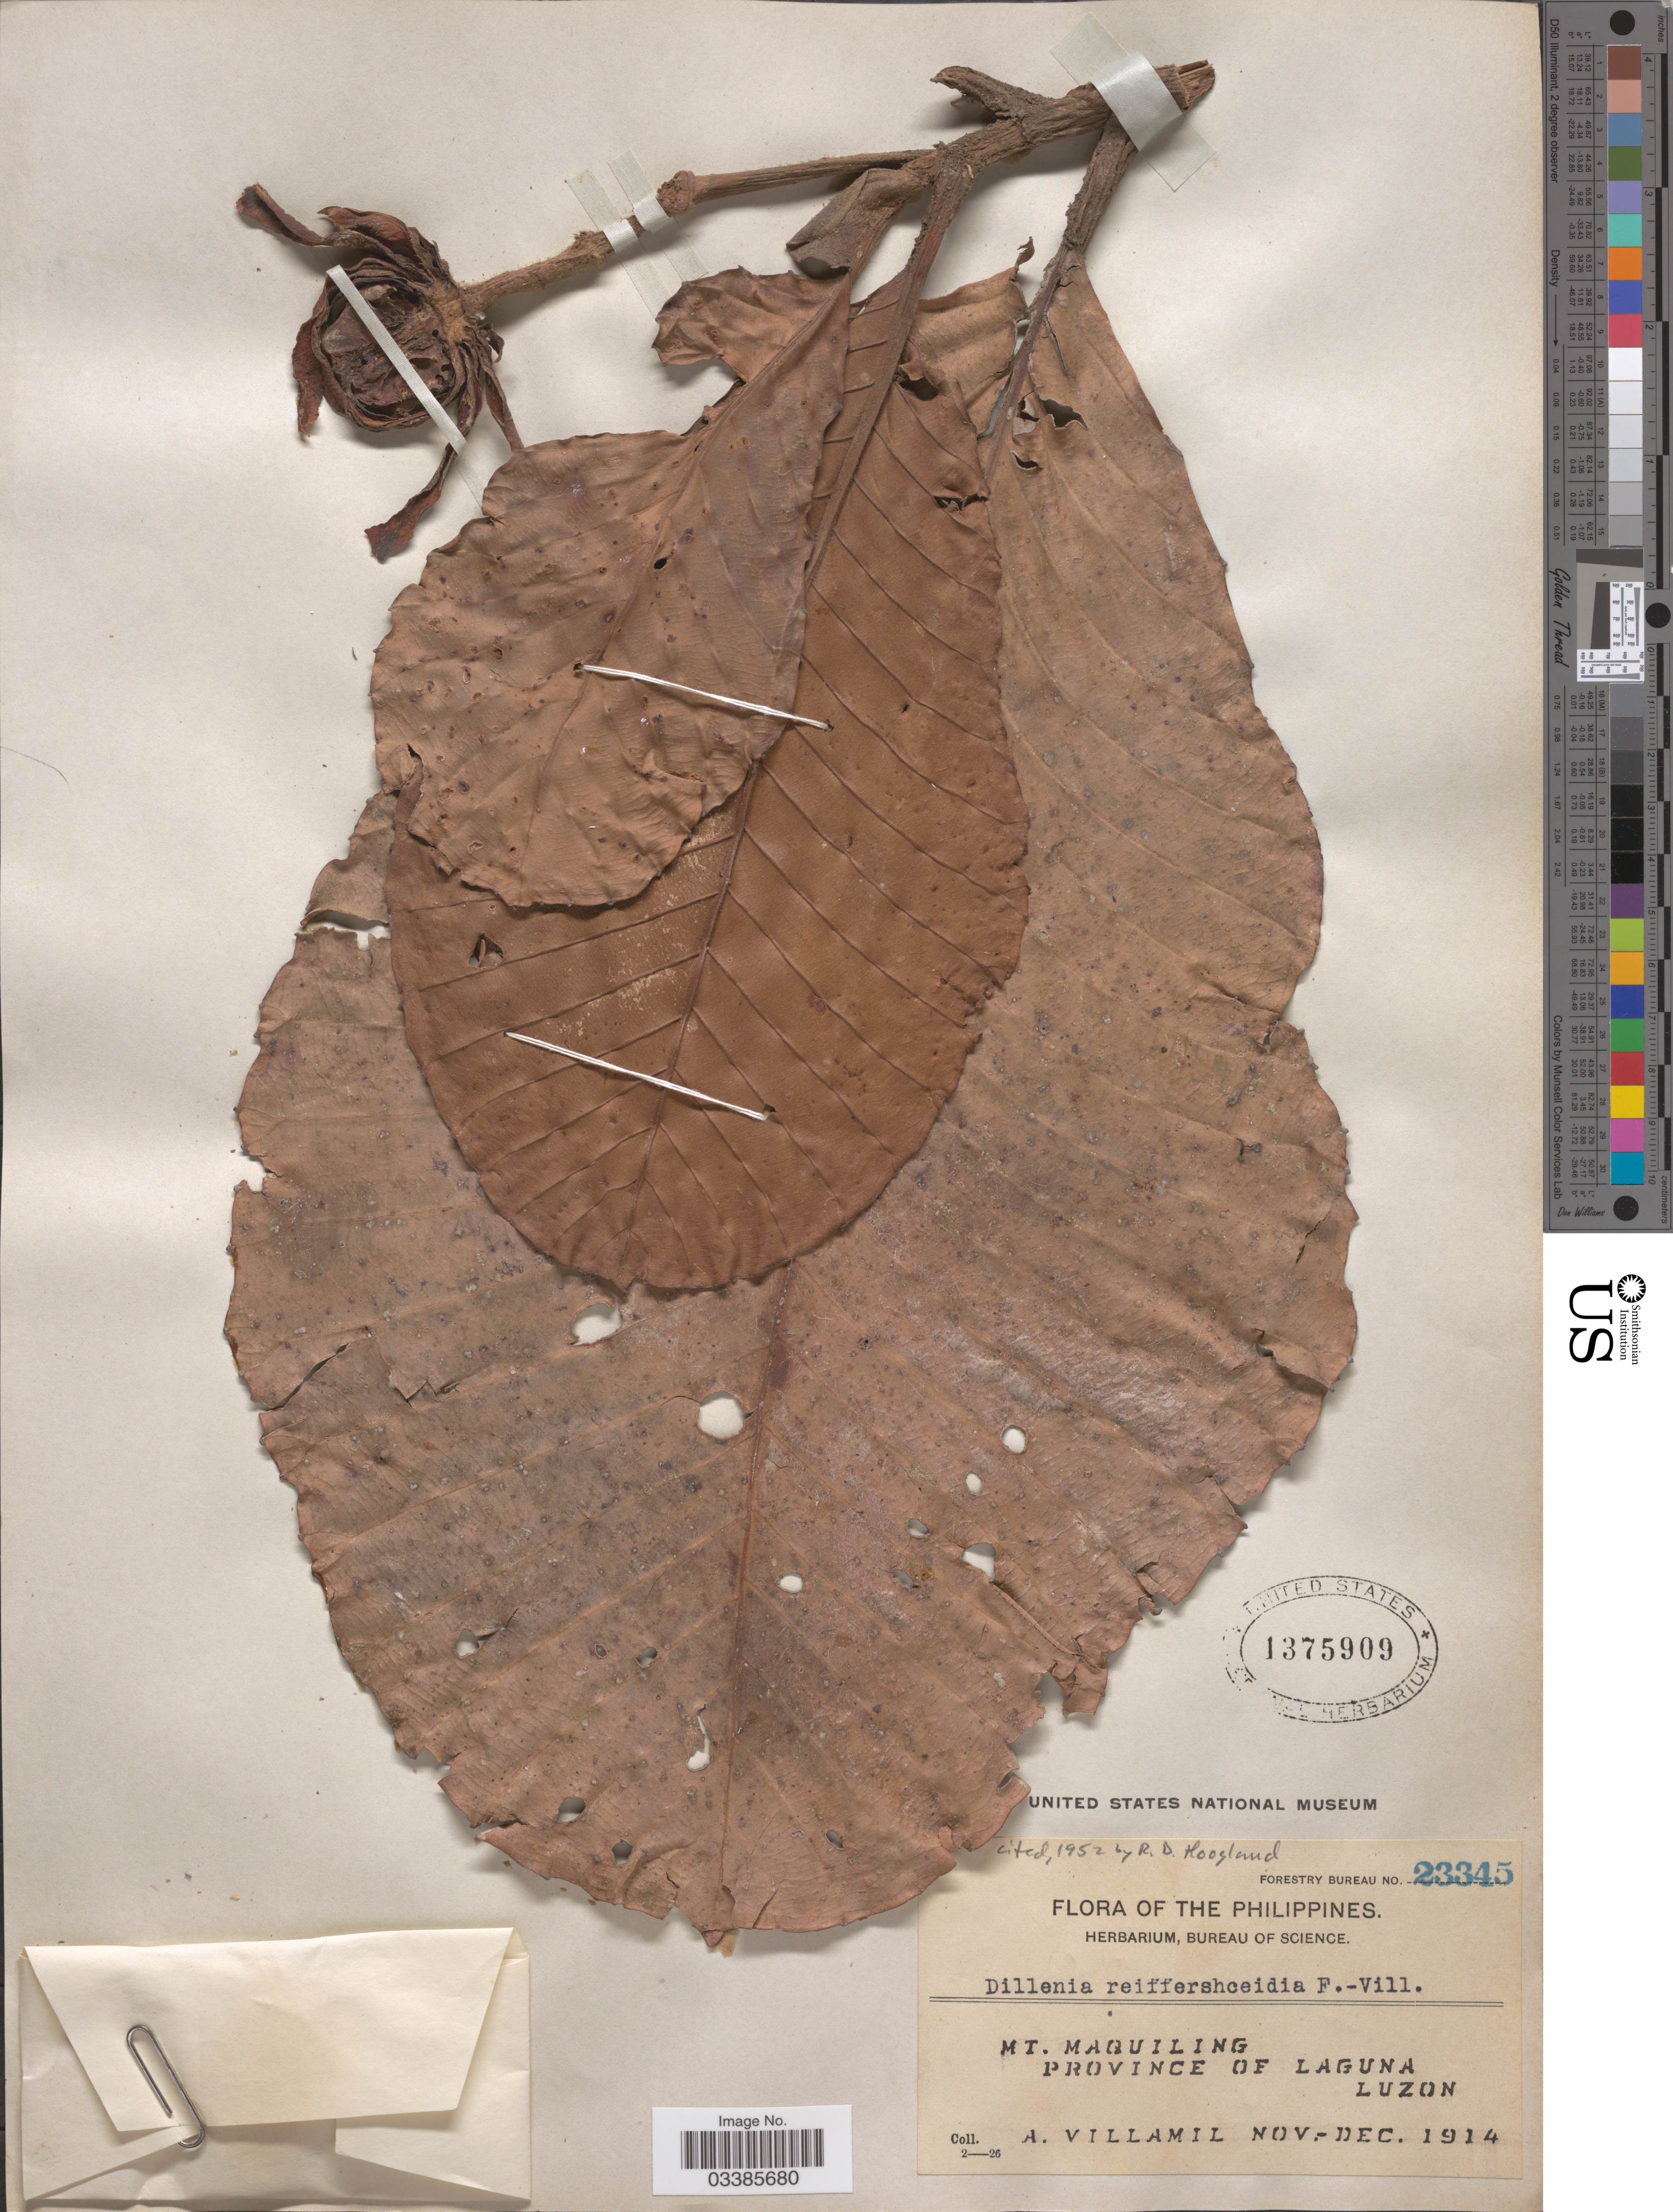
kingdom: Plantae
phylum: Tracheophyta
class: Magnoliopsida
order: Dilleniales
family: Dilleniaceae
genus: Dillenia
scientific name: Dillenia reifferscheidia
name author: Fern.-Vill.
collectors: A. Villamil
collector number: Forestry Bureau 23345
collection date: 1914-11/1914-12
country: Philippines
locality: Mt. Maquiling. Province of Laguna. Luzon.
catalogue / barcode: US 1375909